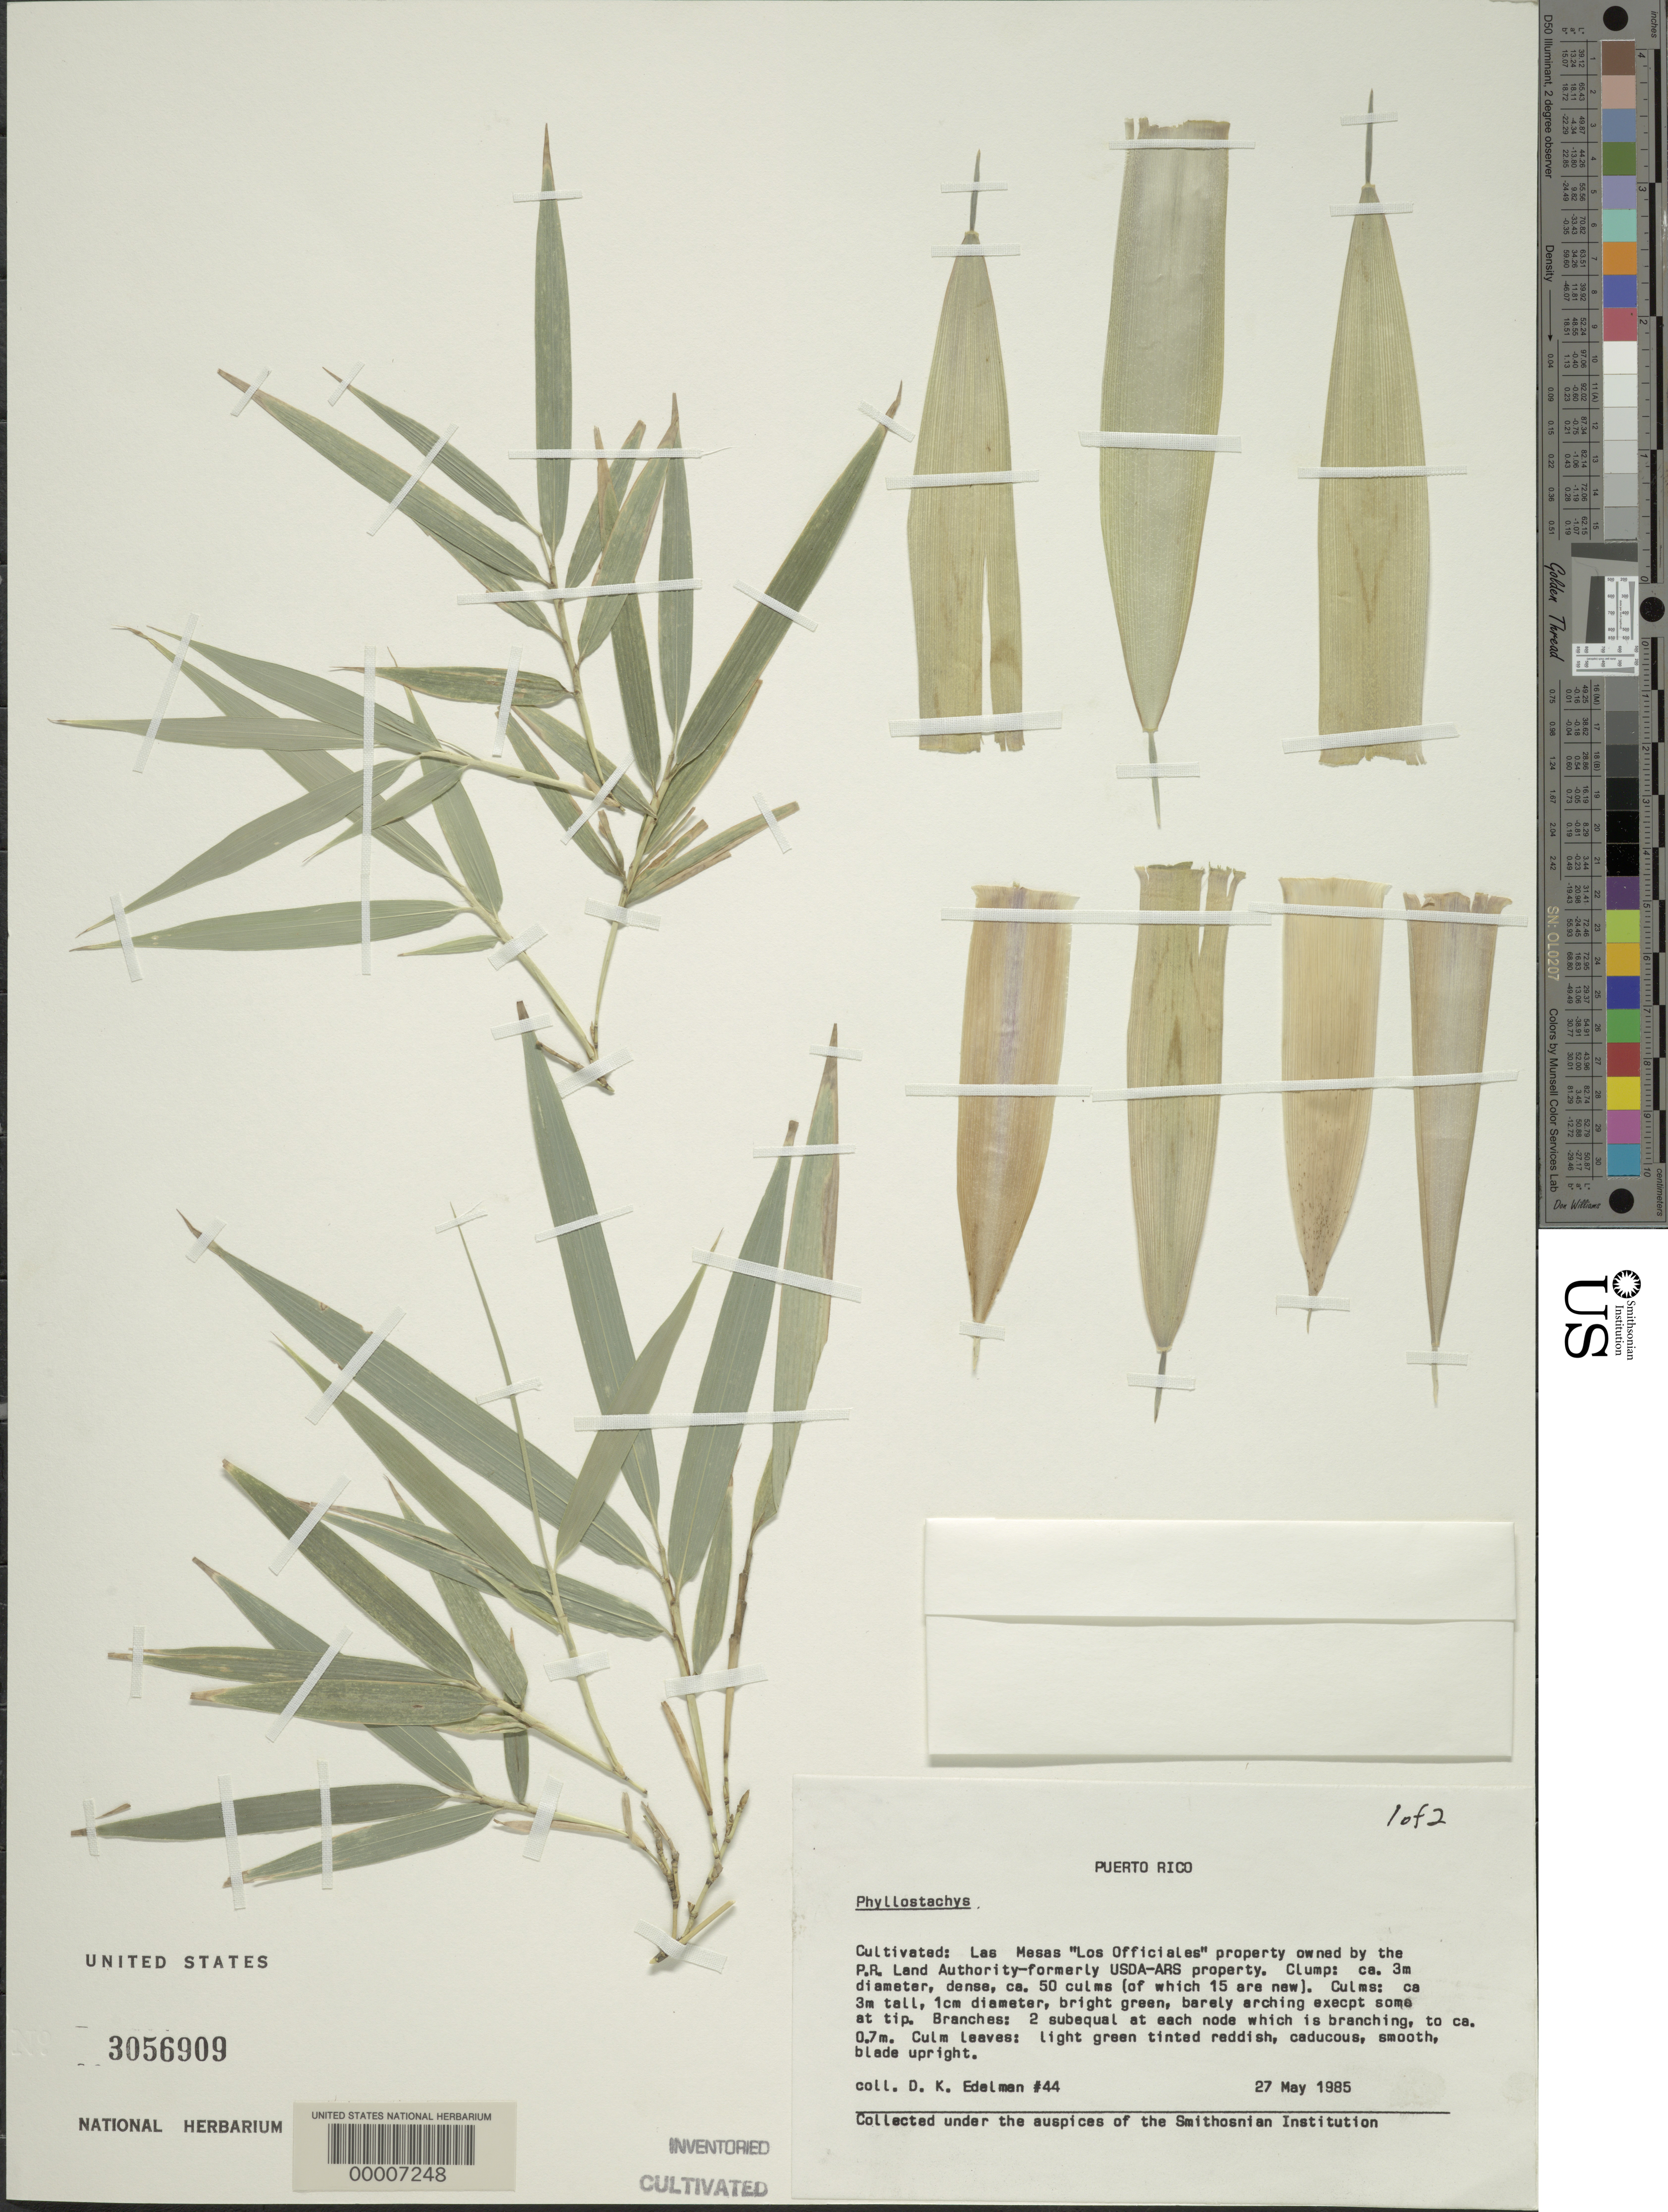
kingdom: Plantae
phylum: Tracheophyta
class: Liliopsida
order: Poales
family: Poaceae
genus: Phyllostachys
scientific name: Phyllostachys dulcis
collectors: D. Edelman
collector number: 44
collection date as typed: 27 May 1985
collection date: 1985-05-27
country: Puerto Rico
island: Greater Antilles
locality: Las mesas "los officiales"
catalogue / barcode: US 3056909